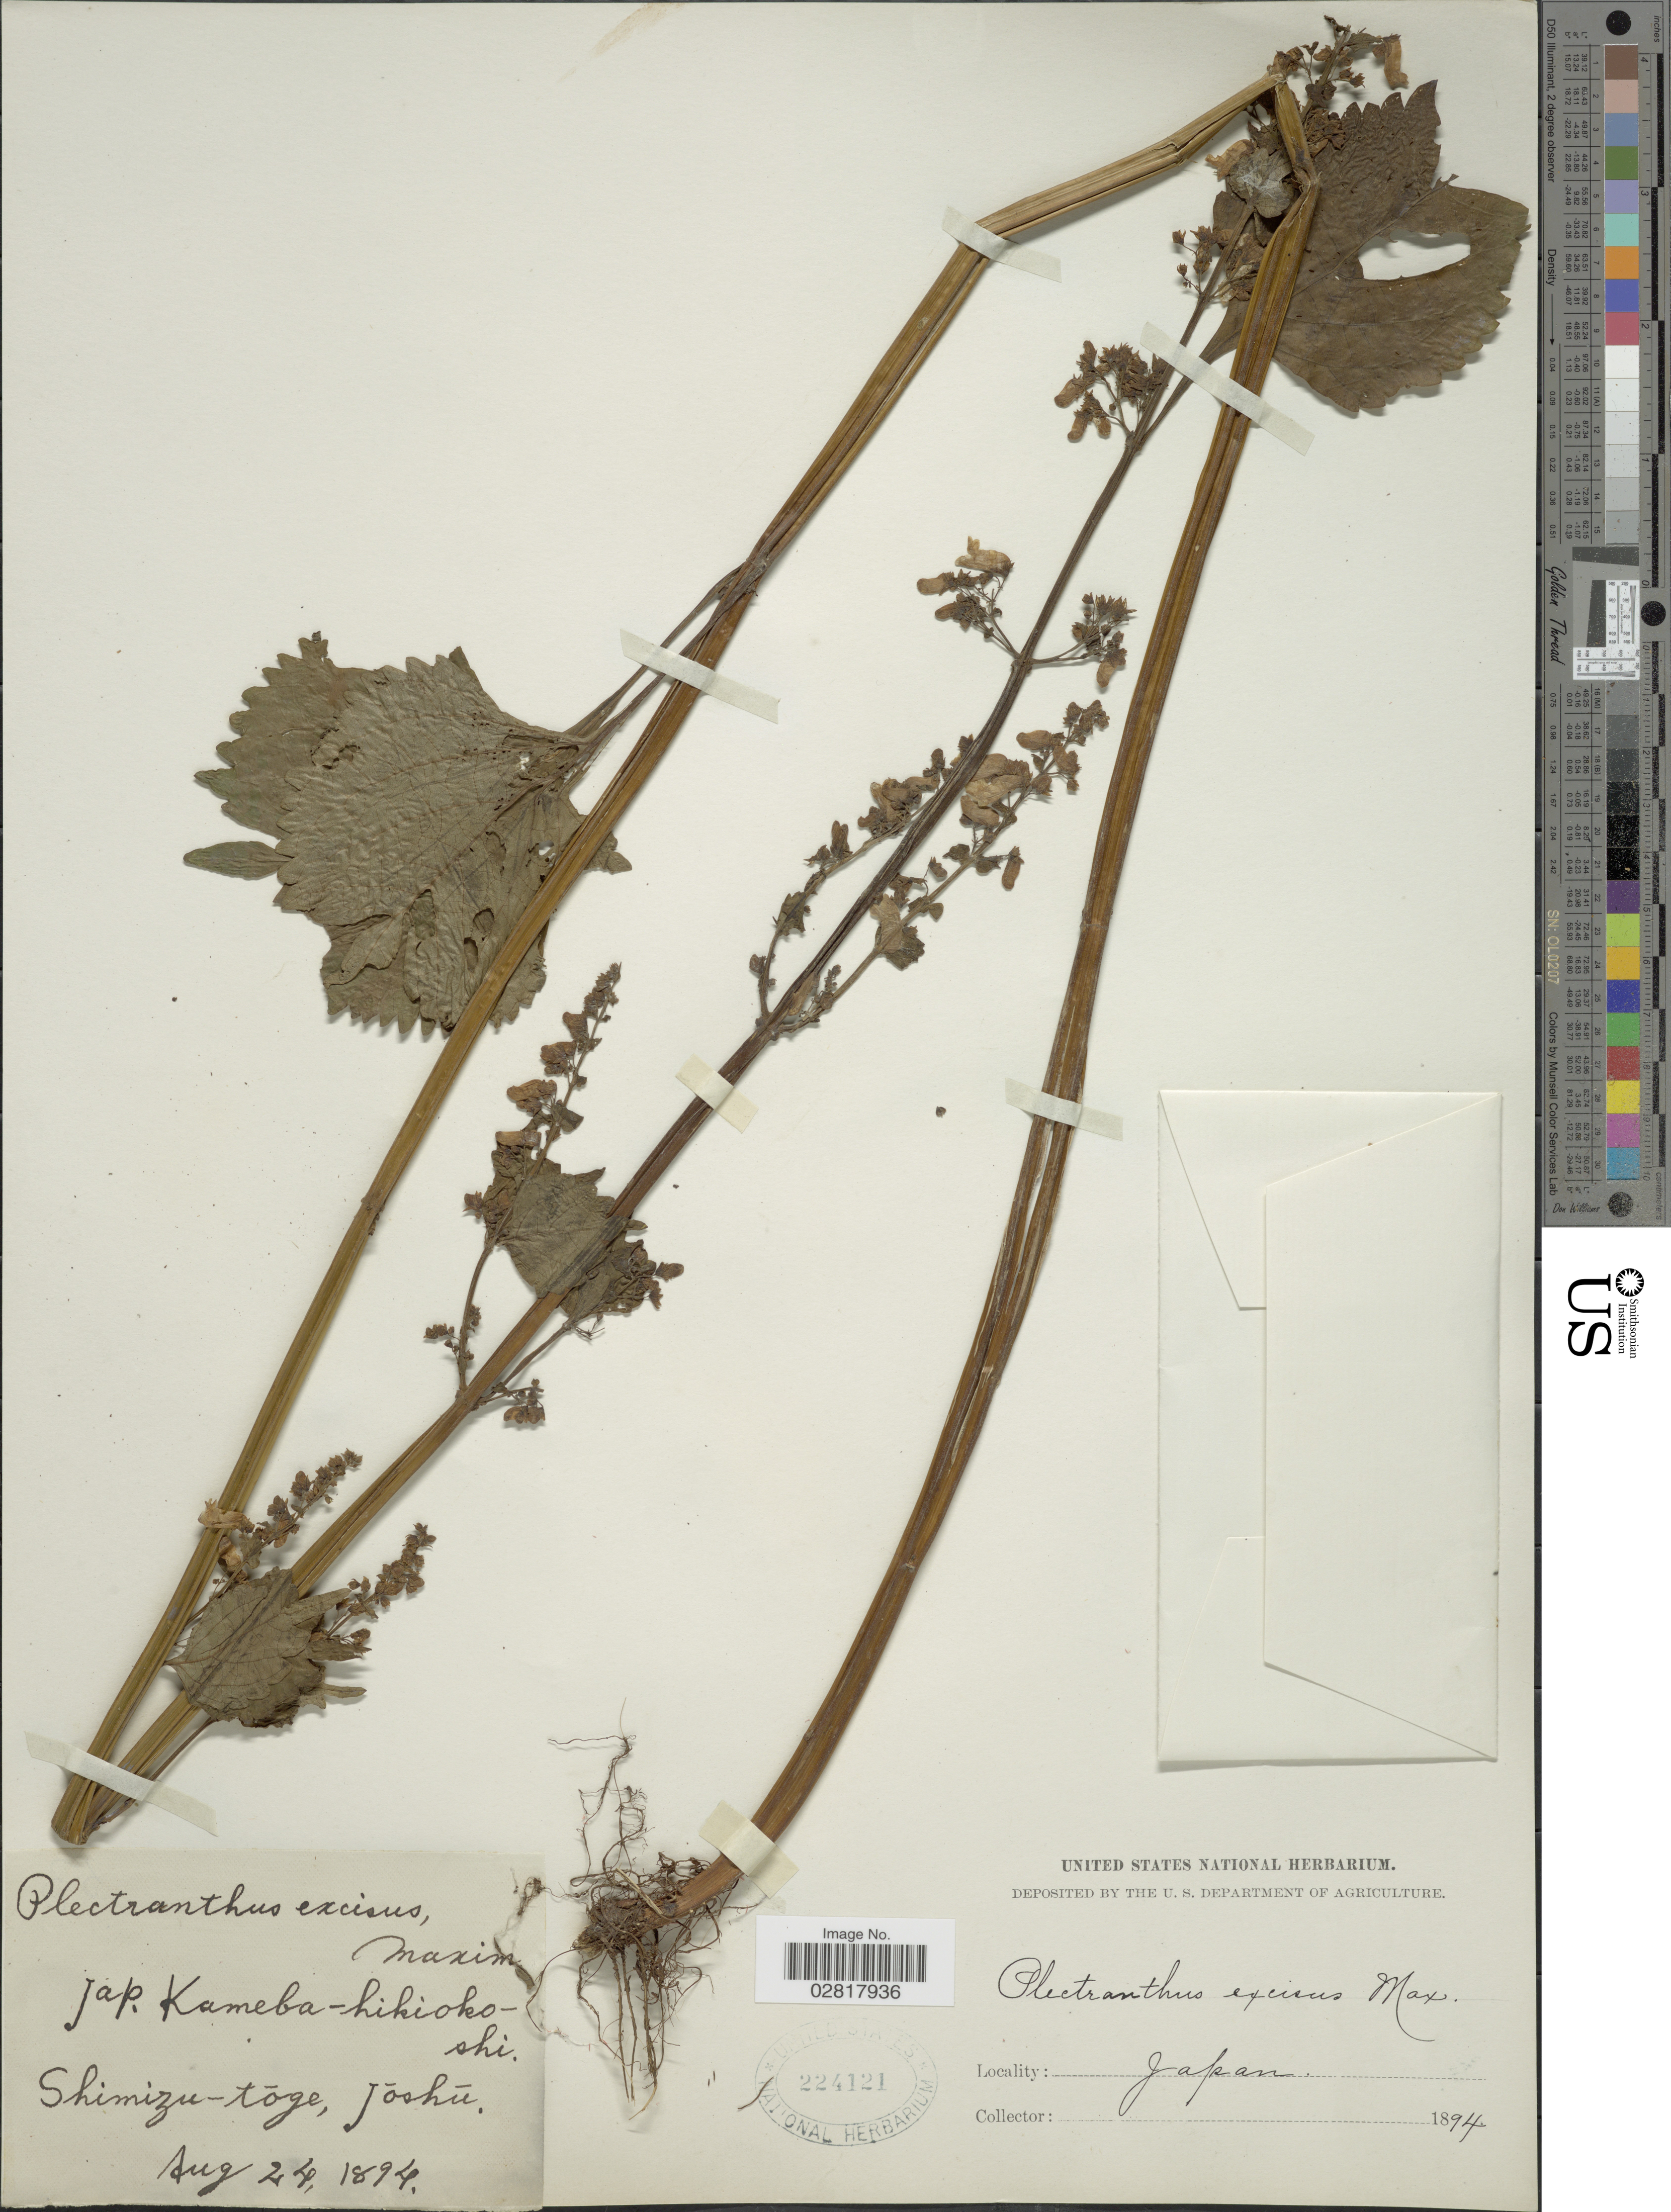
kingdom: Plantae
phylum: Tracheophyta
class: Magnoliopsida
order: Lamiales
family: Lamiaceae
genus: Plectranthus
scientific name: Plectranthus excisus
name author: Maxim.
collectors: ex herb. United States National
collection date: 1894-08-24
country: Japan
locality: Shimizu- toge, Joshu.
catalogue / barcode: US 224121